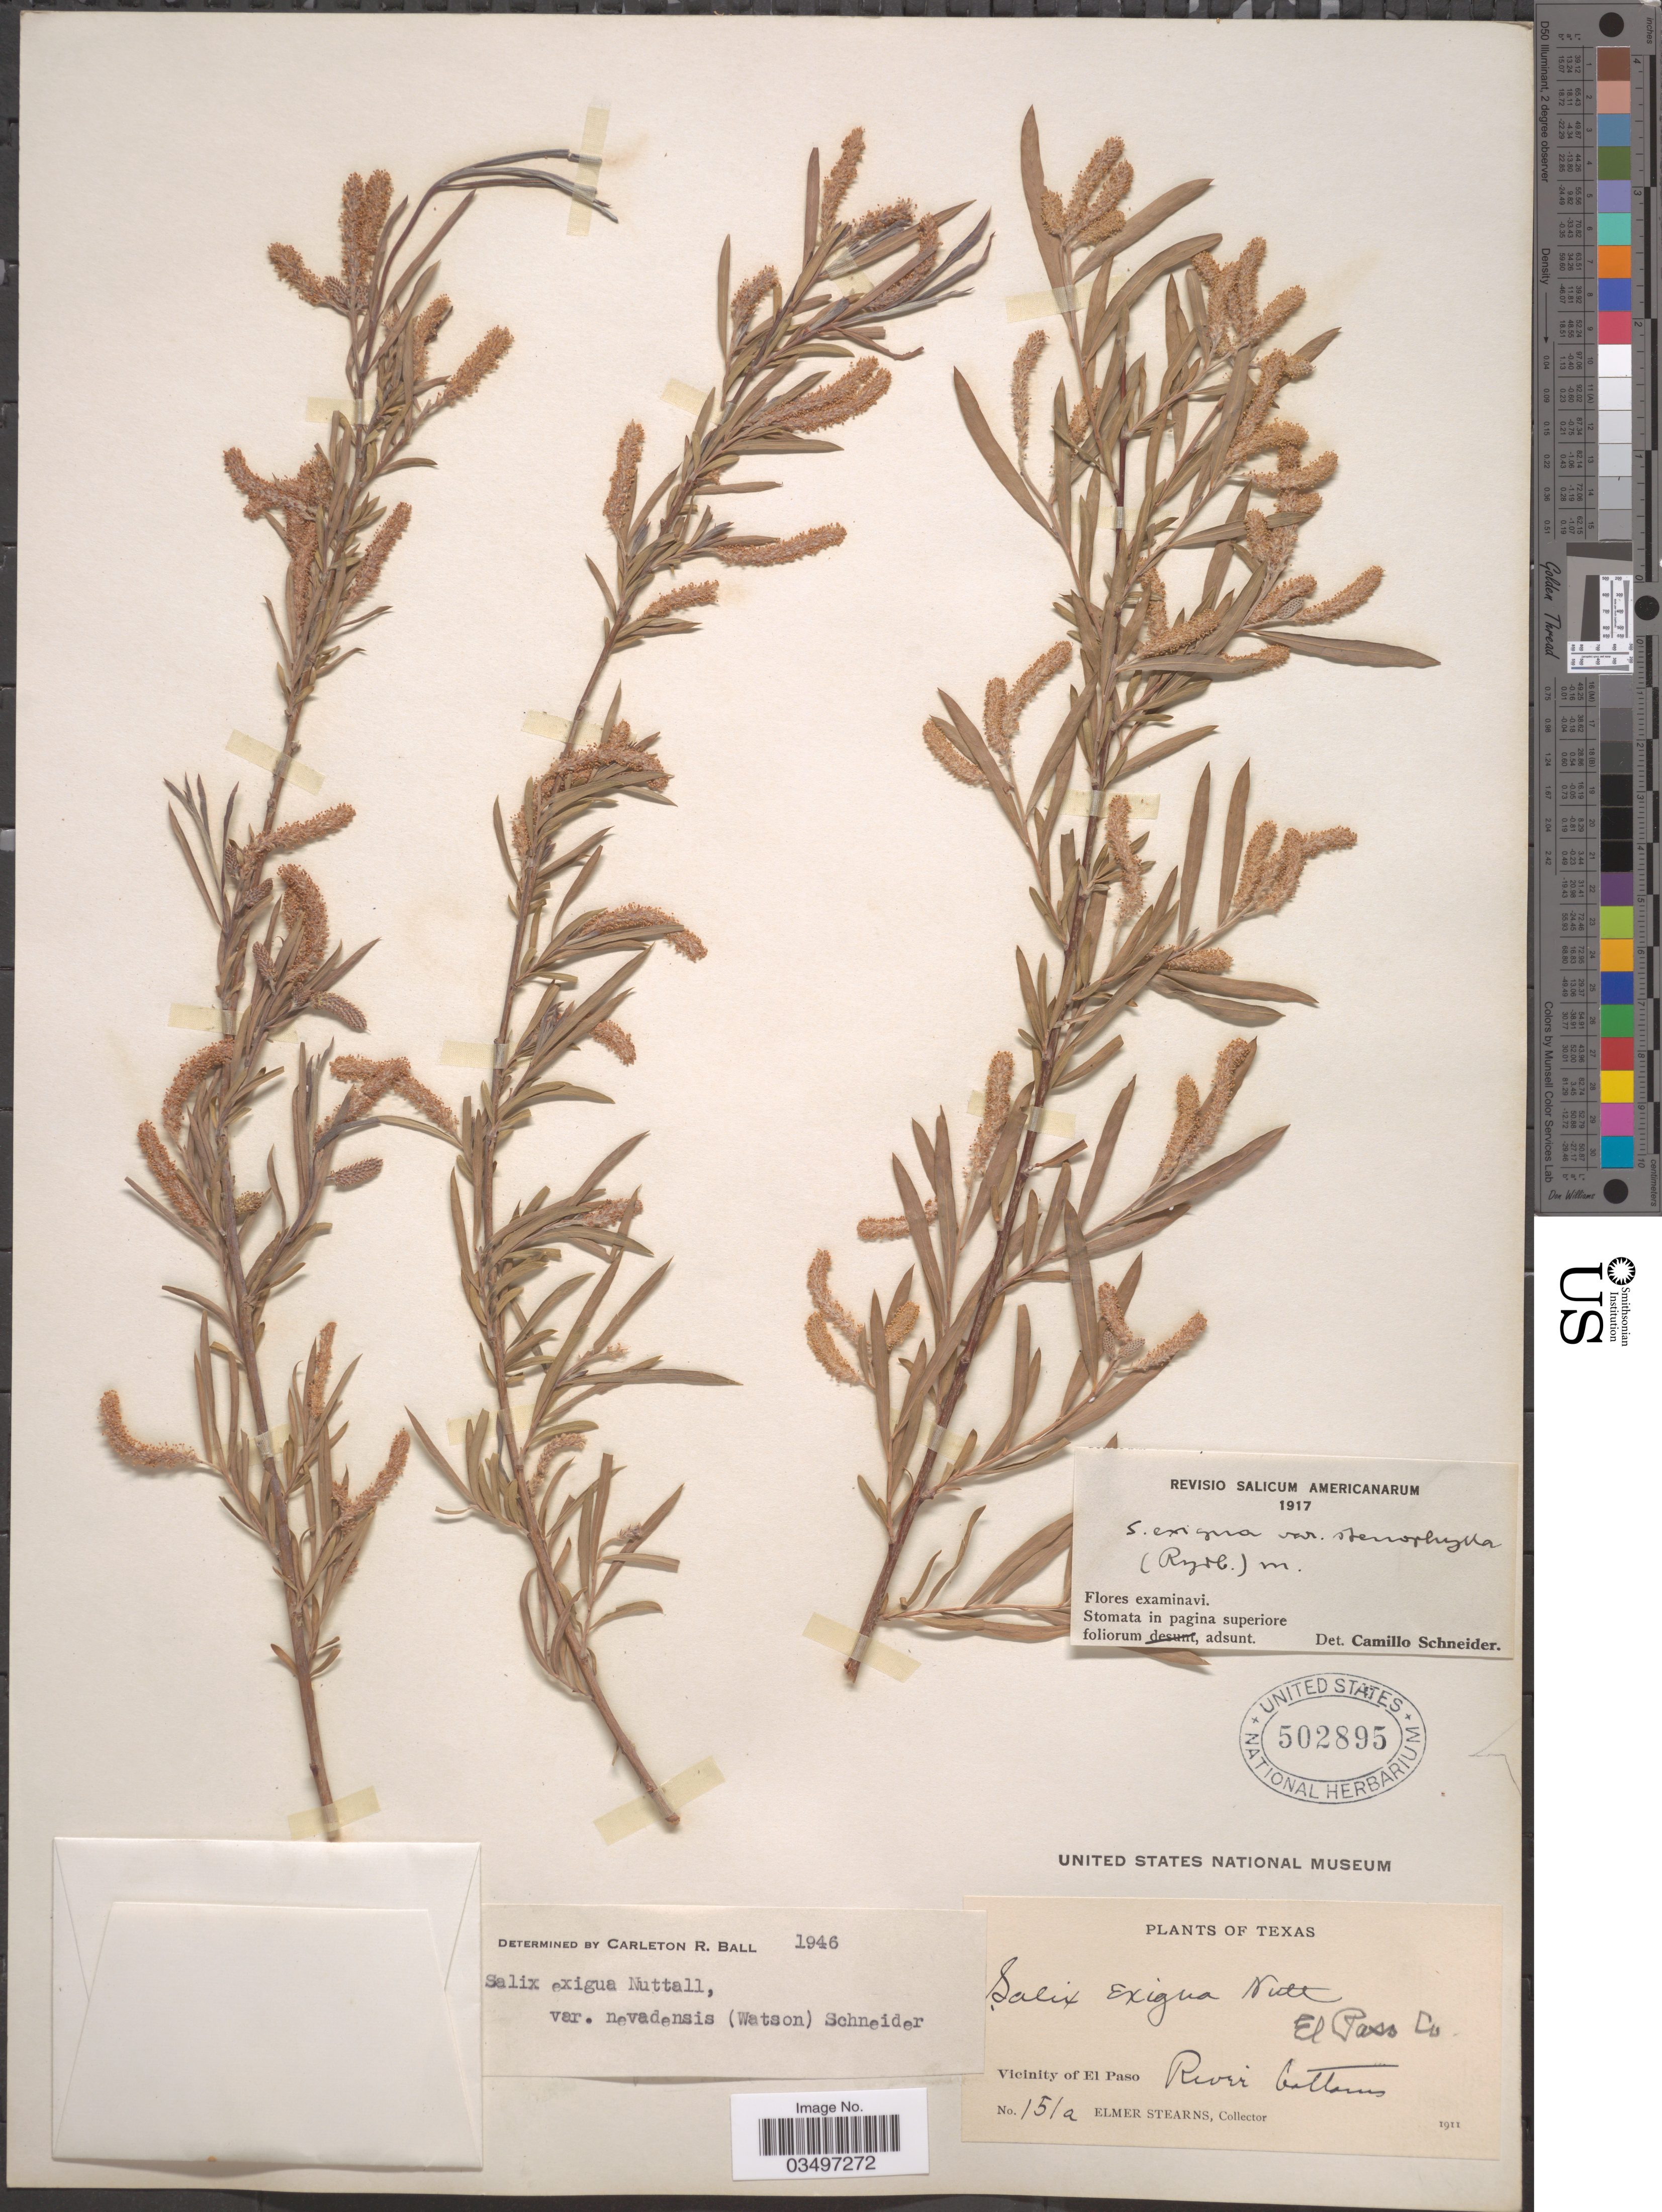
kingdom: Plantae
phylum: Tracheophyta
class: Magnoliopsida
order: Malpighiales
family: Salicaceae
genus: Salix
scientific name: Salix exigua var. nevadensis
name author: (S. Watson) C.K. Schneid.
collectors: E. Stearns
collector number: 151a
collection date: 1911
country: United States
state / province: Texas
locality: Vicinity of El Paso. River bottoms. El Paso Co.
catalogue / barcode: US 502895